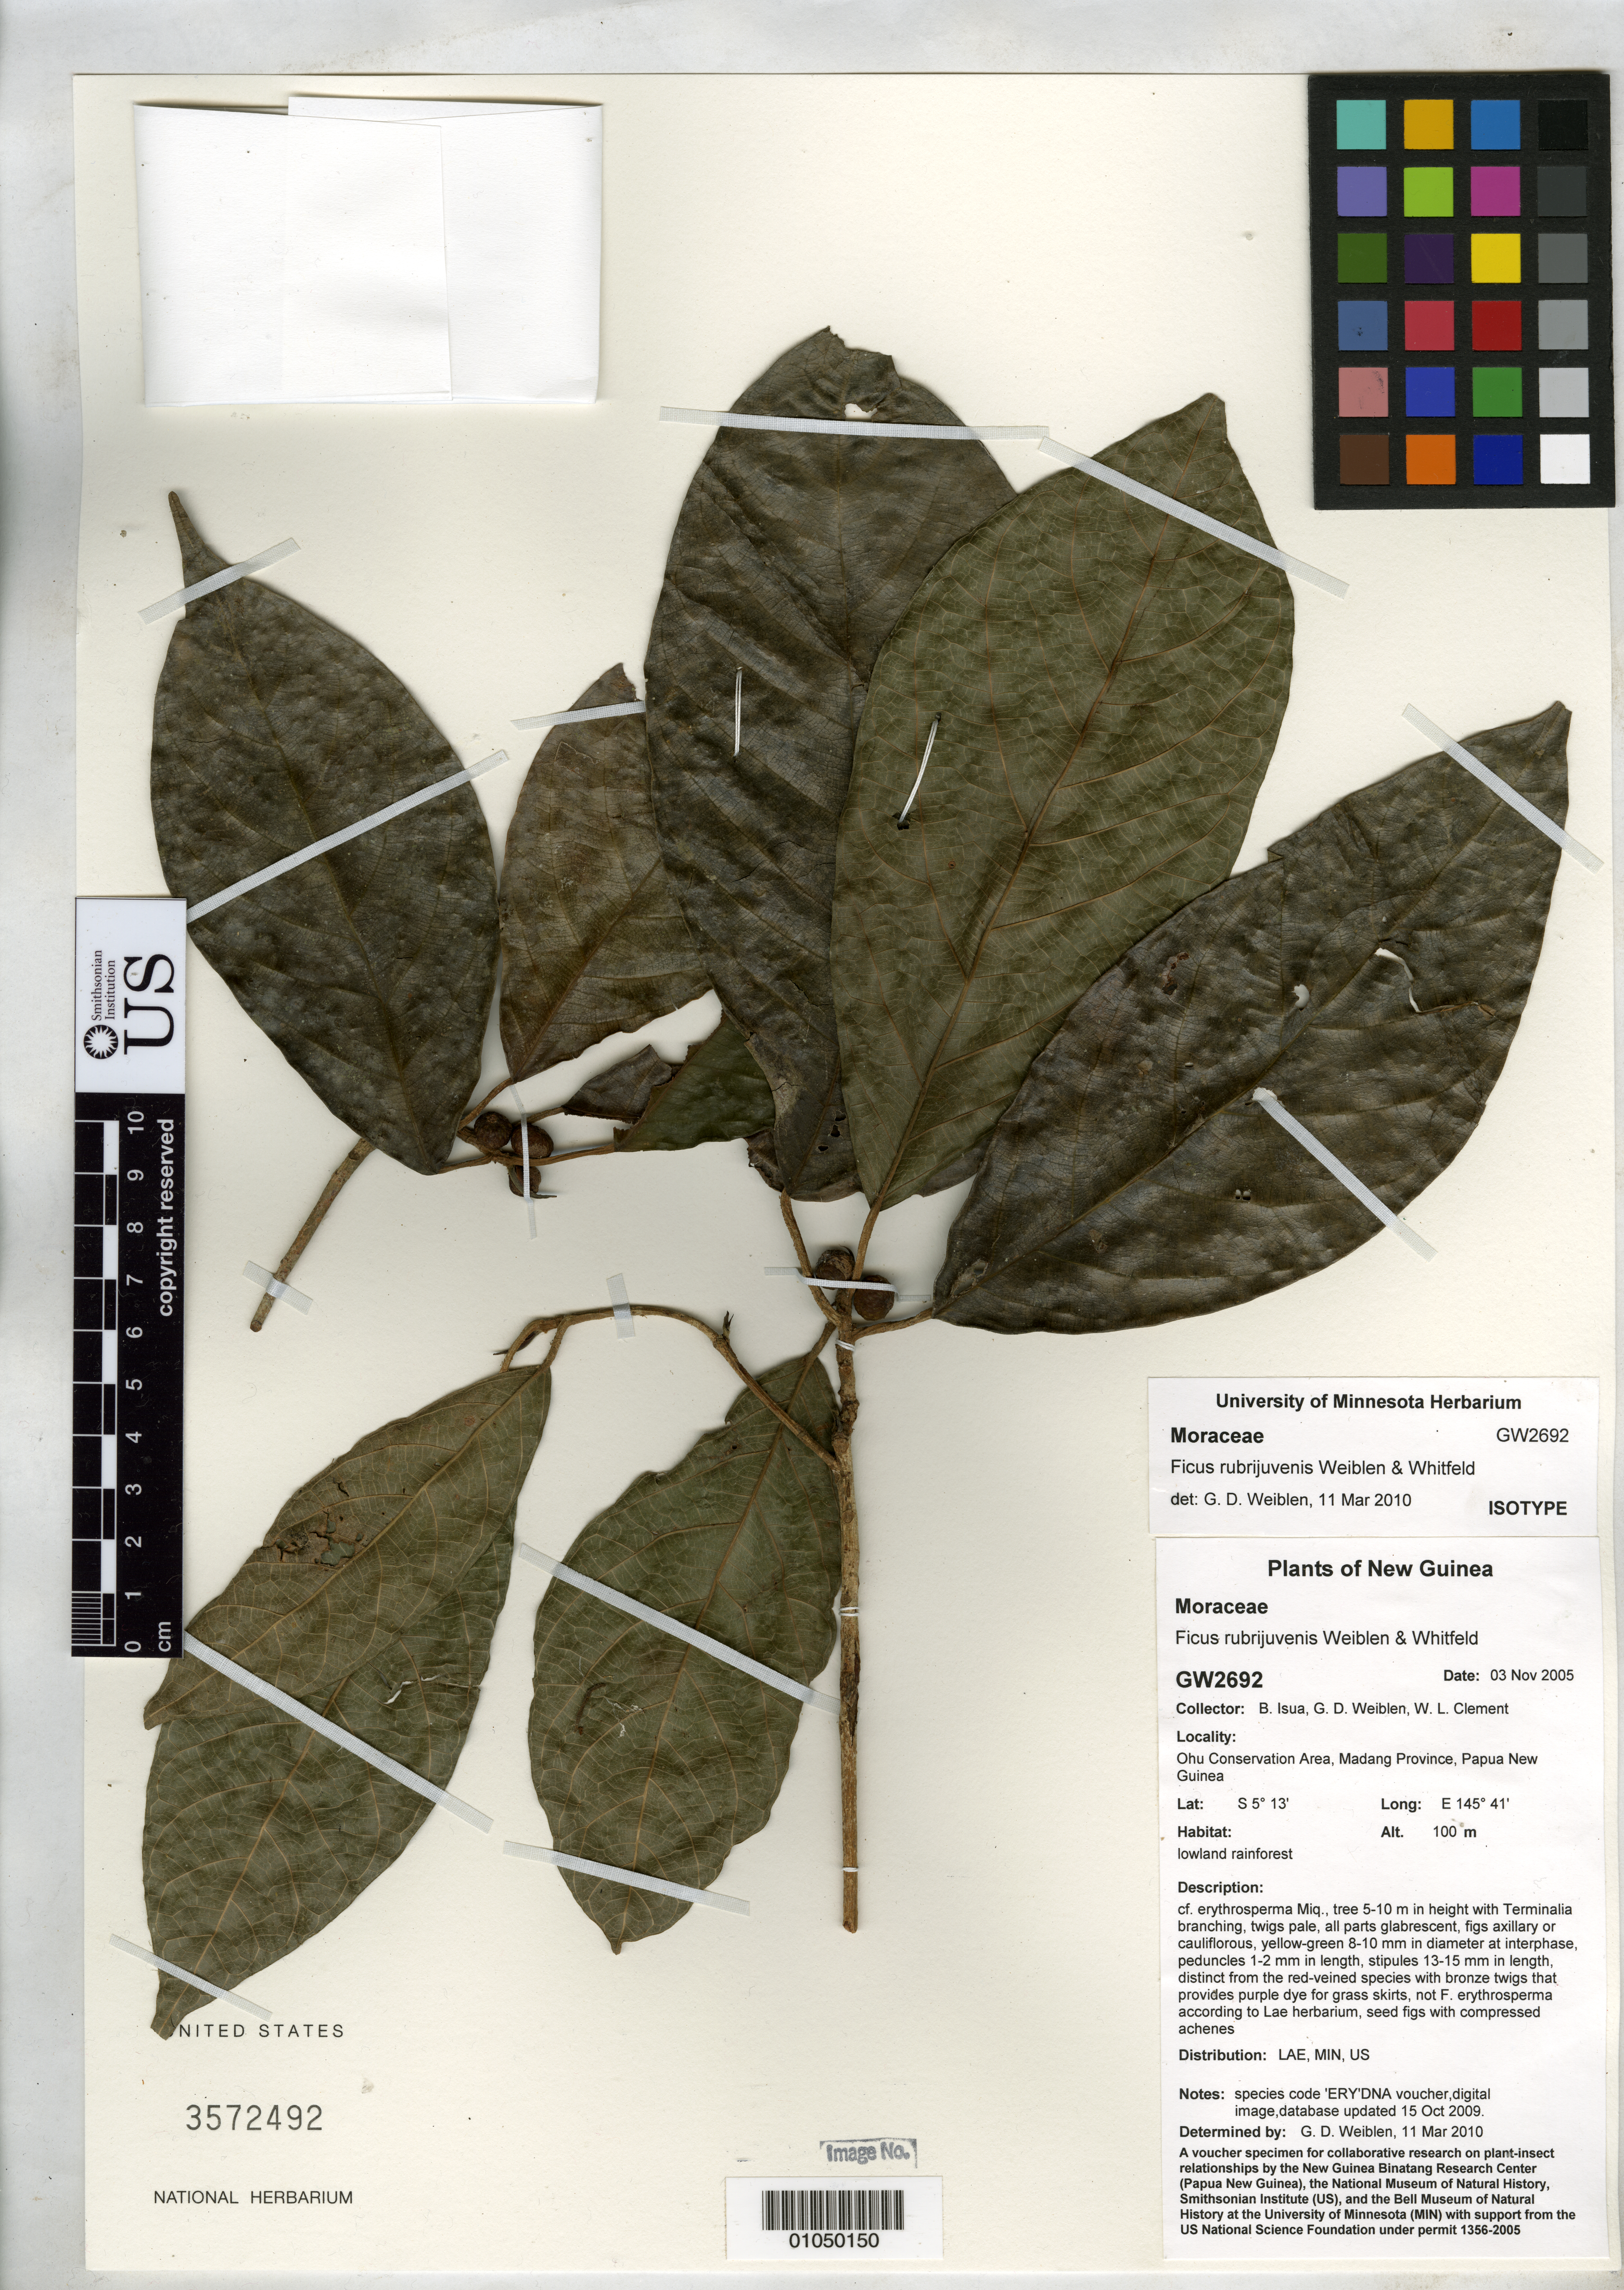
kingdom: Plantae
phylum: Tracheophyta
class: Magnoliopsida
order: Rosales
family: Moraceae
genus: Ficus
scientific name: Ficus rubrijuvenis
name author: Weiblen & Whitfeld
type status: Isotype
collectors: G. D. Weiblen, B. Isua & W. Clement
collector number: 2692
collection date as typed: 03 Nov 2005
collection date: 2005-11-03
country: Papua New Guinea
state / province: Madang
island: New Guinea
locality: Ohu Conservation Area, Madang Province.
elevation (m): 100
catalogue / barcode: US 3572492